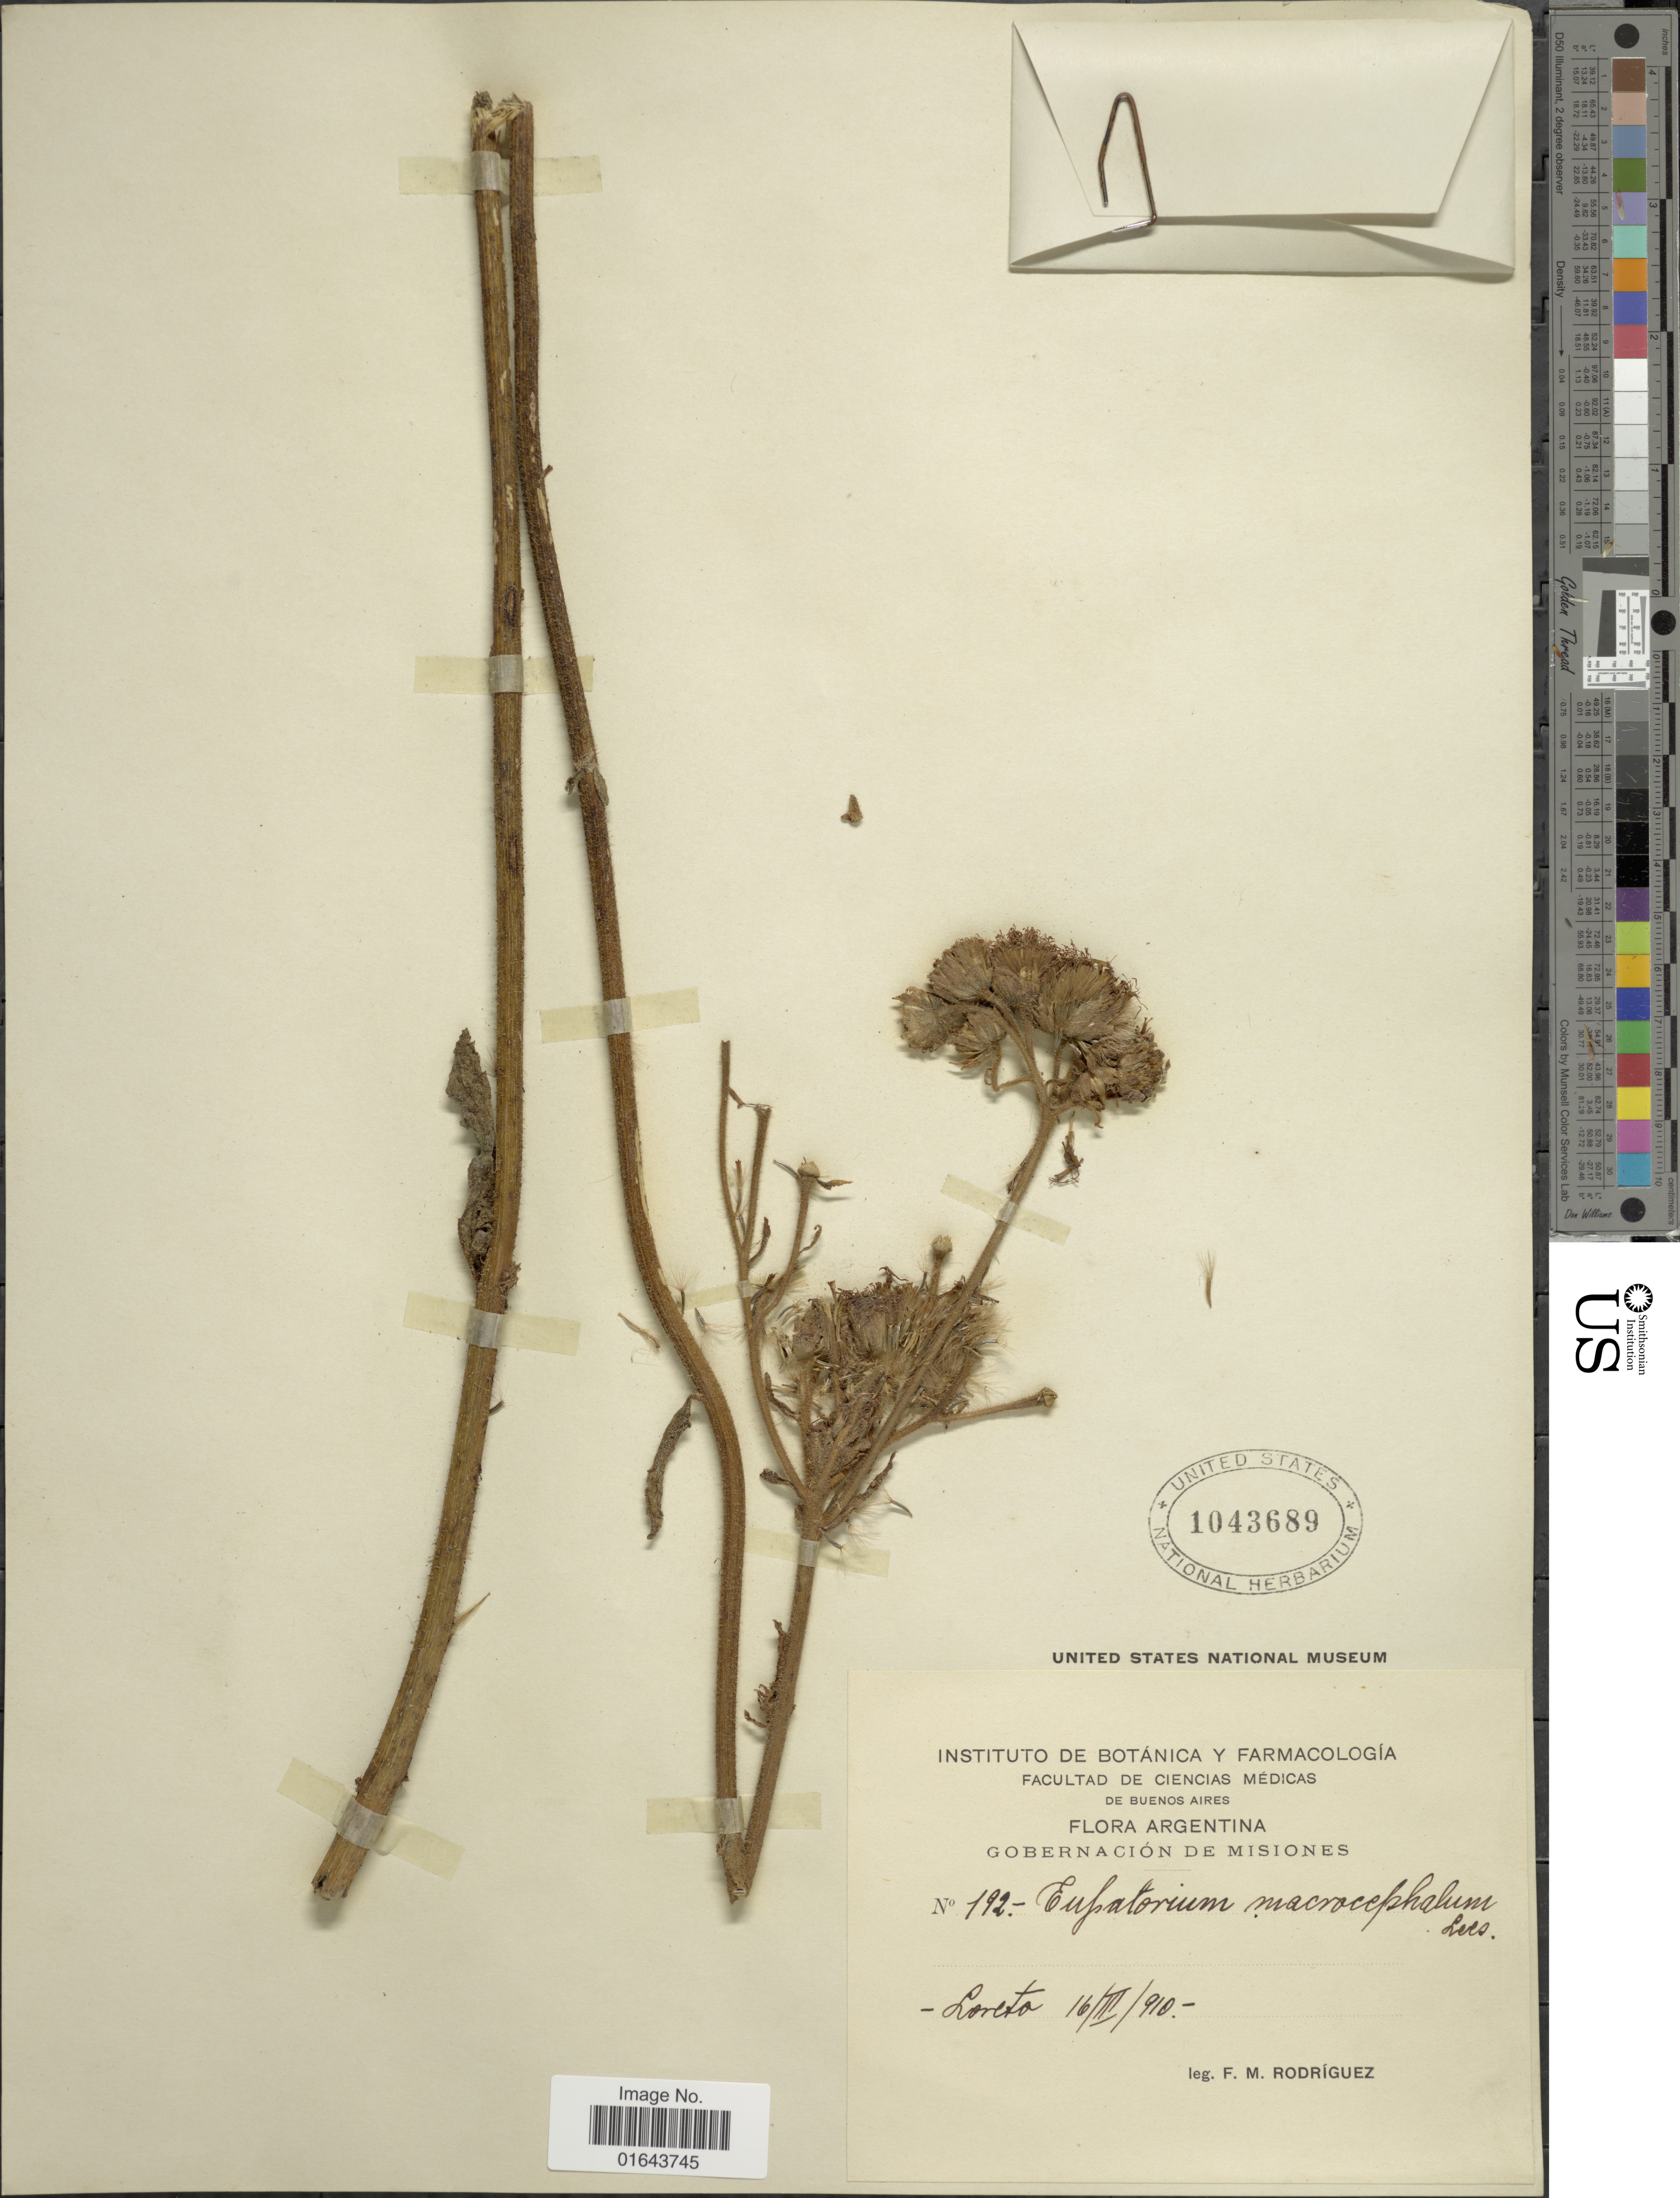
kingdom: Plantae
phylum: Tracheophyta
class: Magnoliopsida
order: Asterales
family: Asteraceae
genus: Campuloclinium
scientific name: Campuloclinium macrocephalum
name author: (Less.) DC.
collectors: F. M. Rodriguez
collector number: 192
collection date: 1910-03-16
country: Argentina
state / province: Misiones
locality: Gobernación de Misiones. Loreto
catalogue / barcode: US 1043689